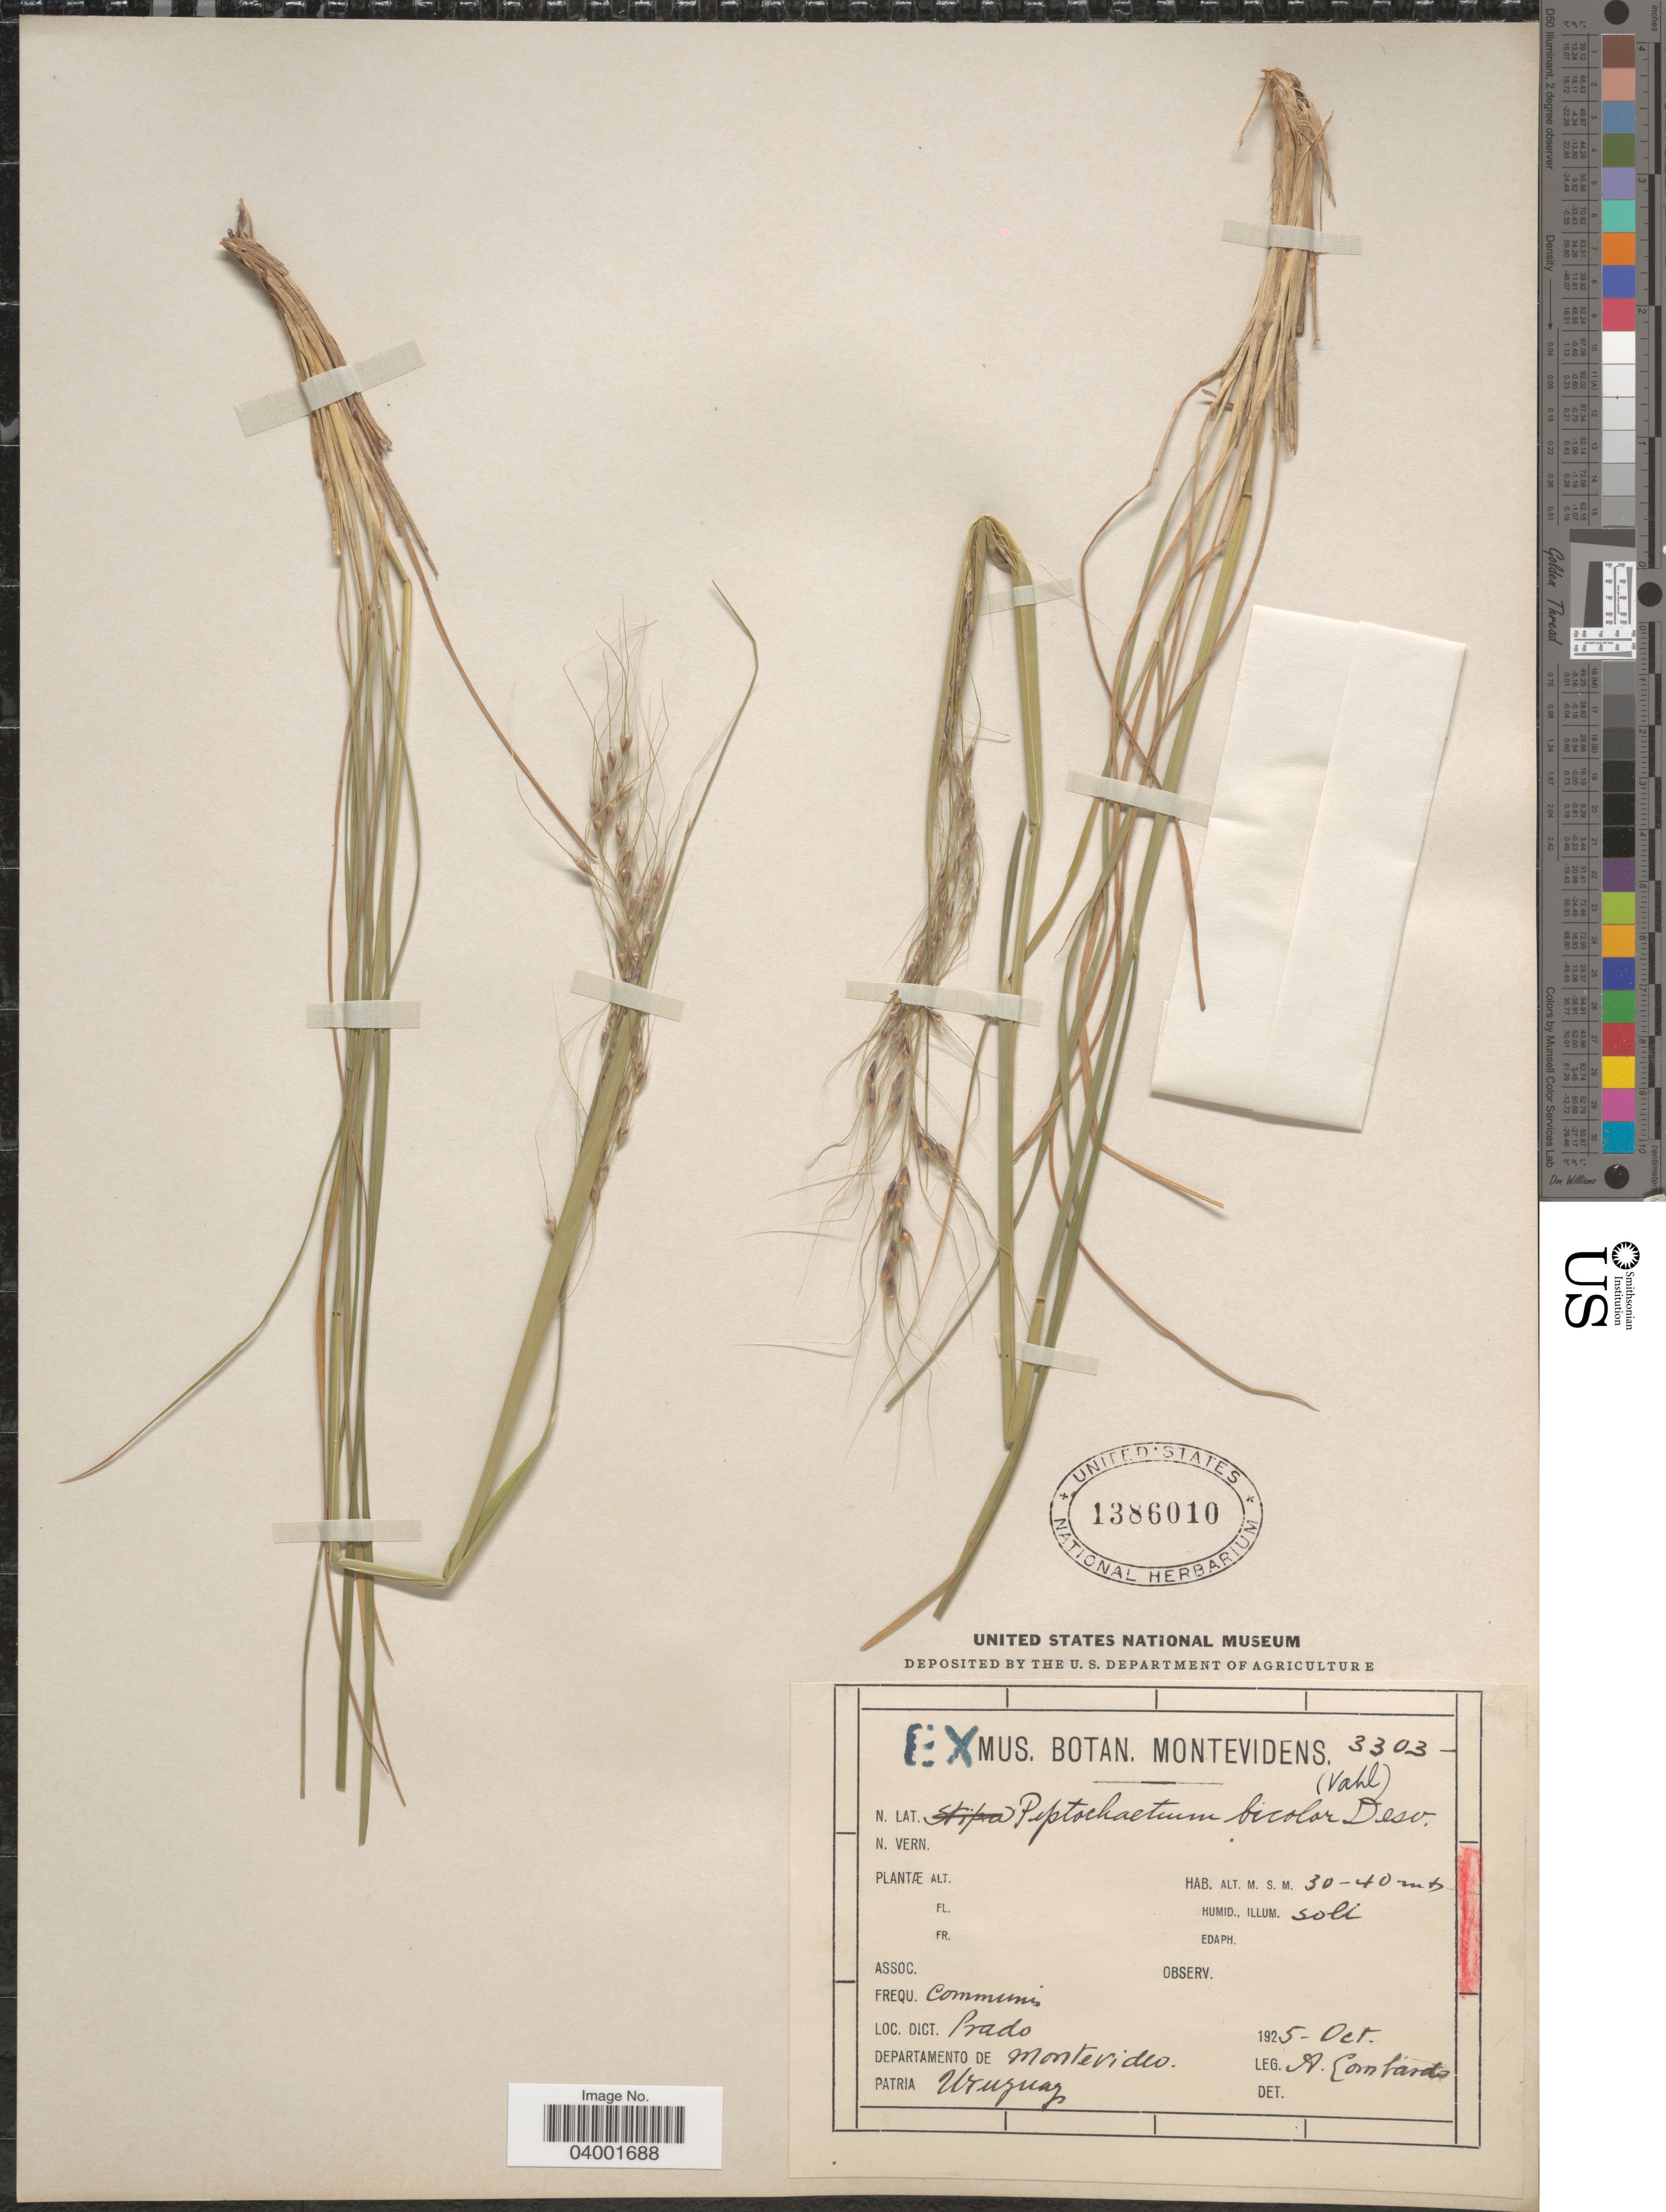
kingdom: Plantae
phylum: Tracheophyta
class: Liliopsida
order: Poales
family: Poaceae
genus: Piptochaetium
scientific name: Piptochaetium bicolor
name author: (Vahl) É. Desv.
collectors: A. Lombardo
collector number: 3303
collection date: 1925-10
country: Uruguay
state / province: Montevideo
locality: Loc. Dict. Prado. Departamento de Montevideo.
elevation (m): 30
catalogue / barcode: US 1386010